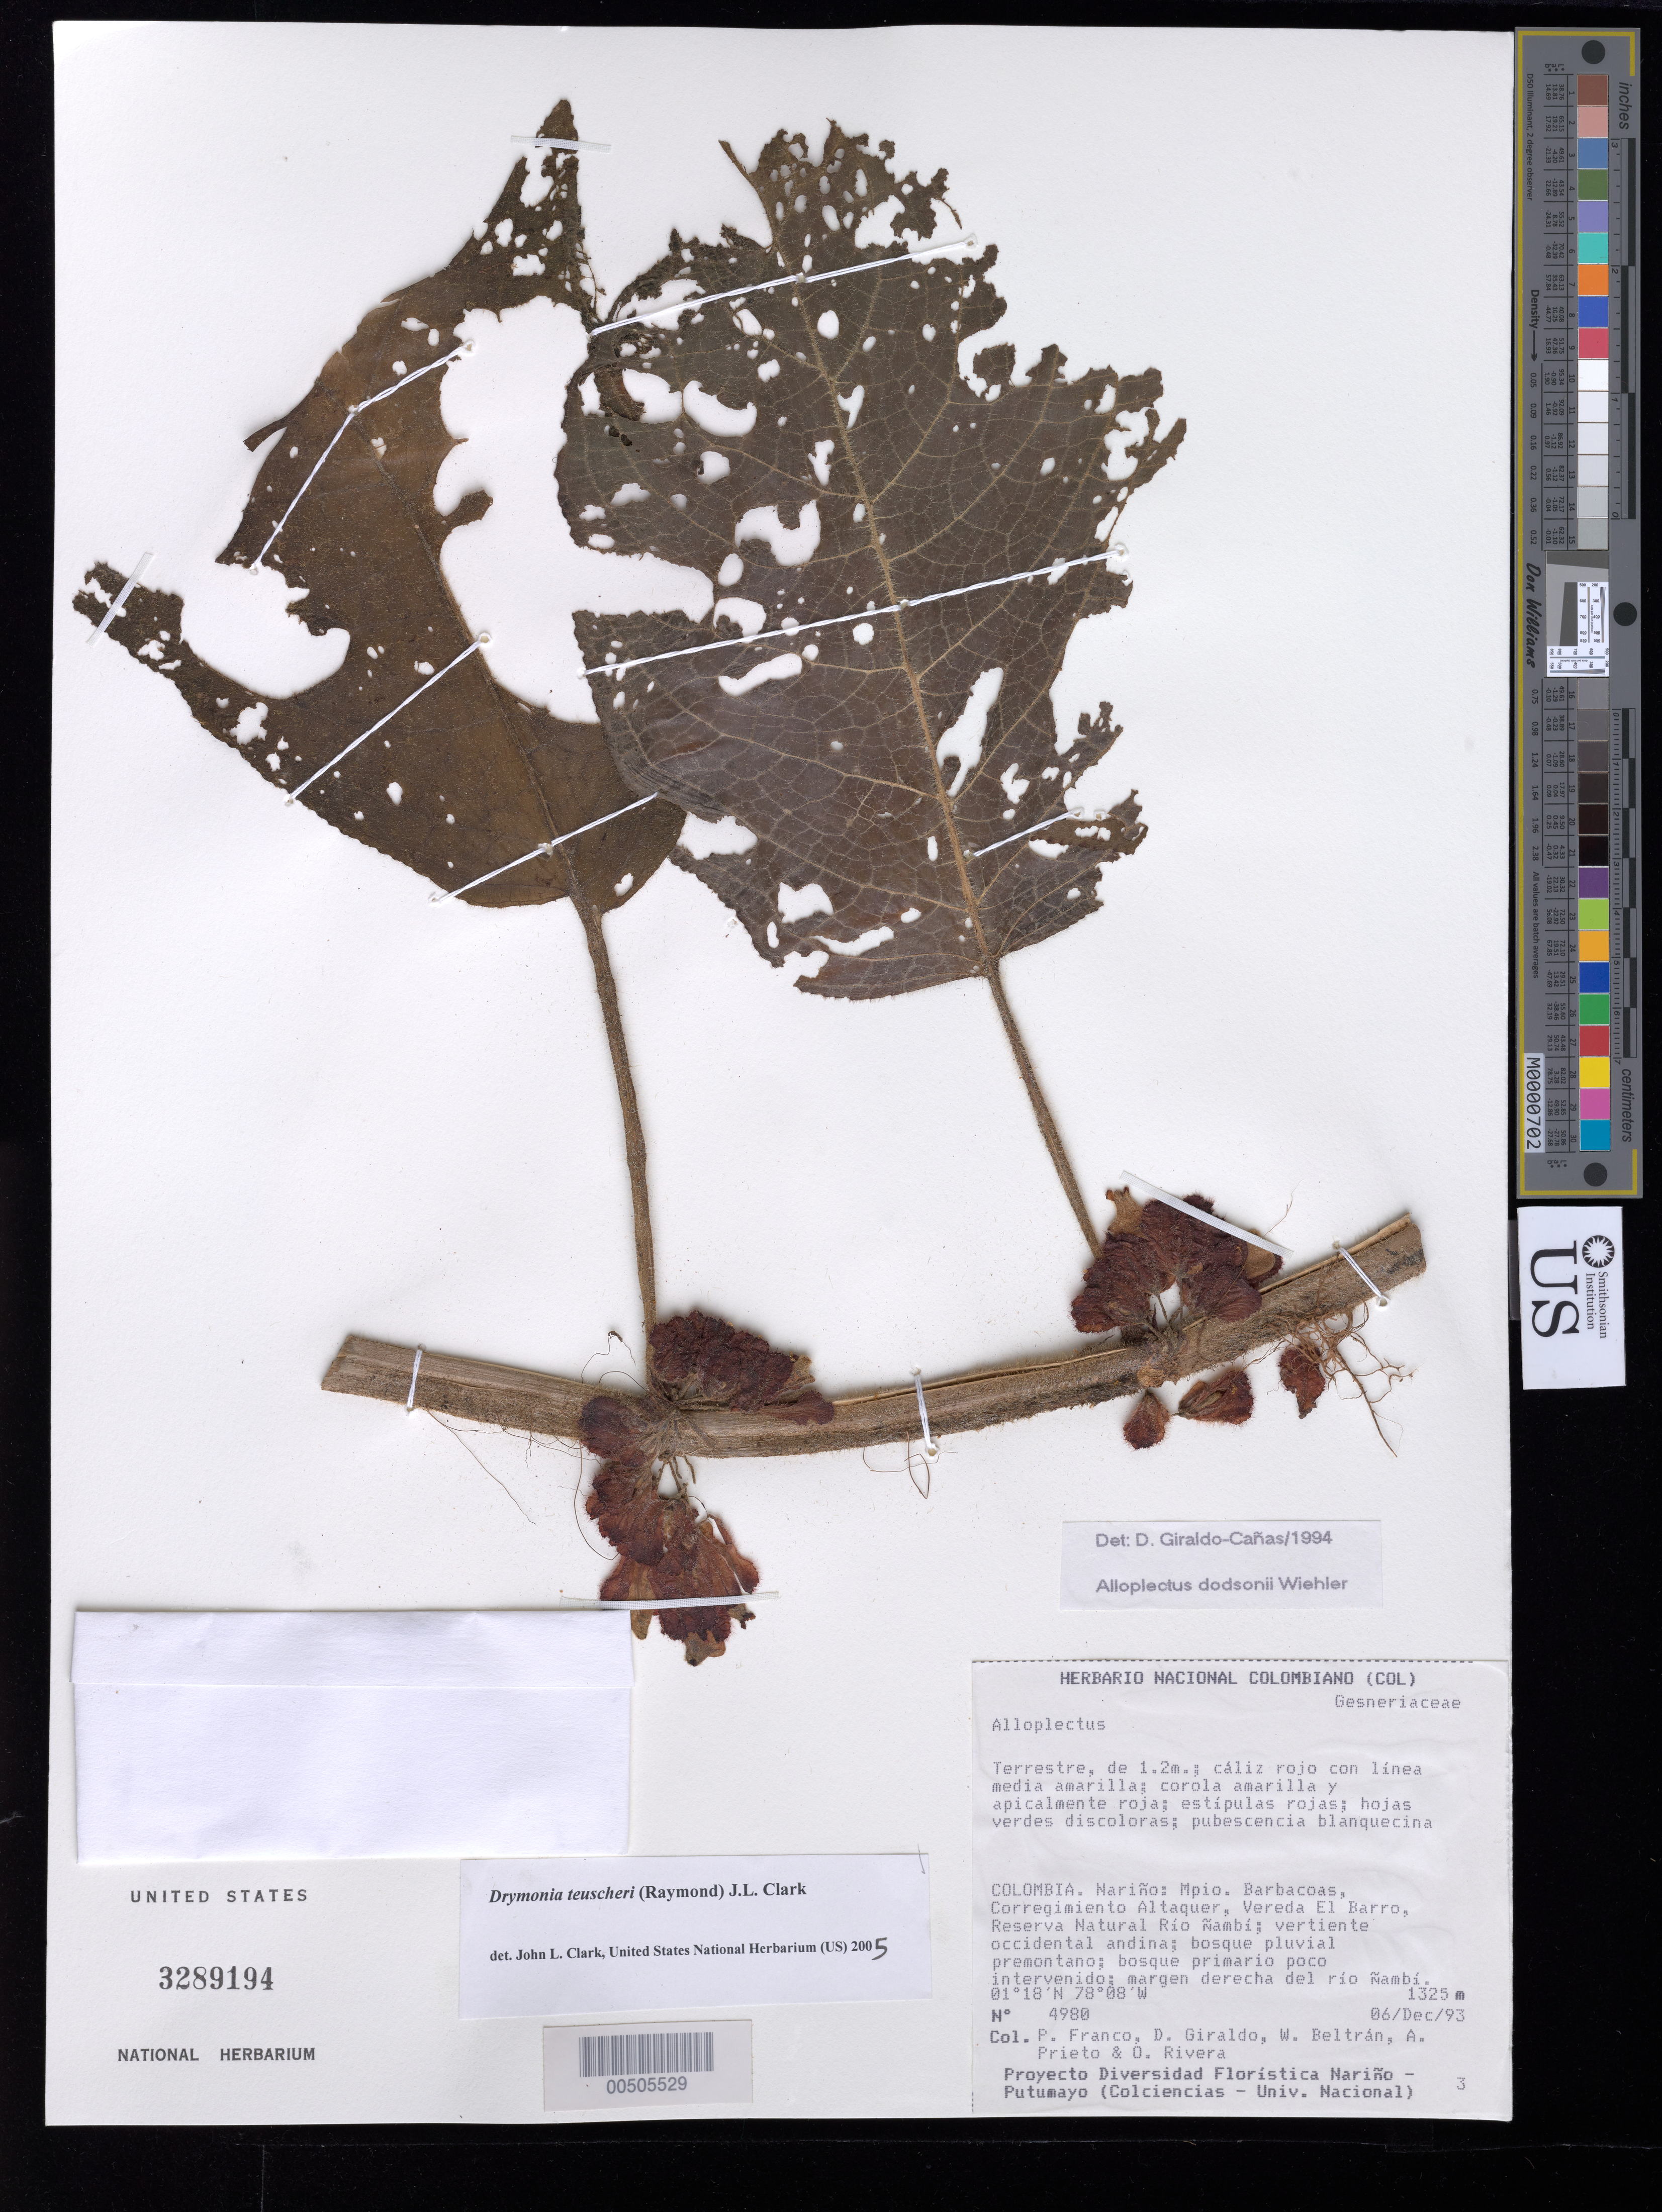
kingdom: Plantae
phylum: Tracheophyta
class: Magnoliopsida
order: Lamiales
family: Gesneriaceae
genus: Drymonia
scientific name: Drymonia teuscheri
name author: (Raymond) J.L. Clark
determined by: Clark, J. L., (SEL), The Marie Selby Botanical Garden (UNITED STATES)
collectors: P. Franco Roselli, D. Giraldo, W. Beltran, A. Prieto & O. Rivera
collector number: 4980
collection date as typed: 06 Dec 1993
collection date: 1993-12-06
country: Colombia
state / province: Nariño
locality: Mpio. Barbacoas, corregimiento Altaquer, vereda El Barro, Reserva Natural Río Nambí; vertiente occidental andina; margen derecha del río Nambí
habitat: Bosque primario poco intervenido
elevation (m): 1325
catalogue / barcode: US 3289194